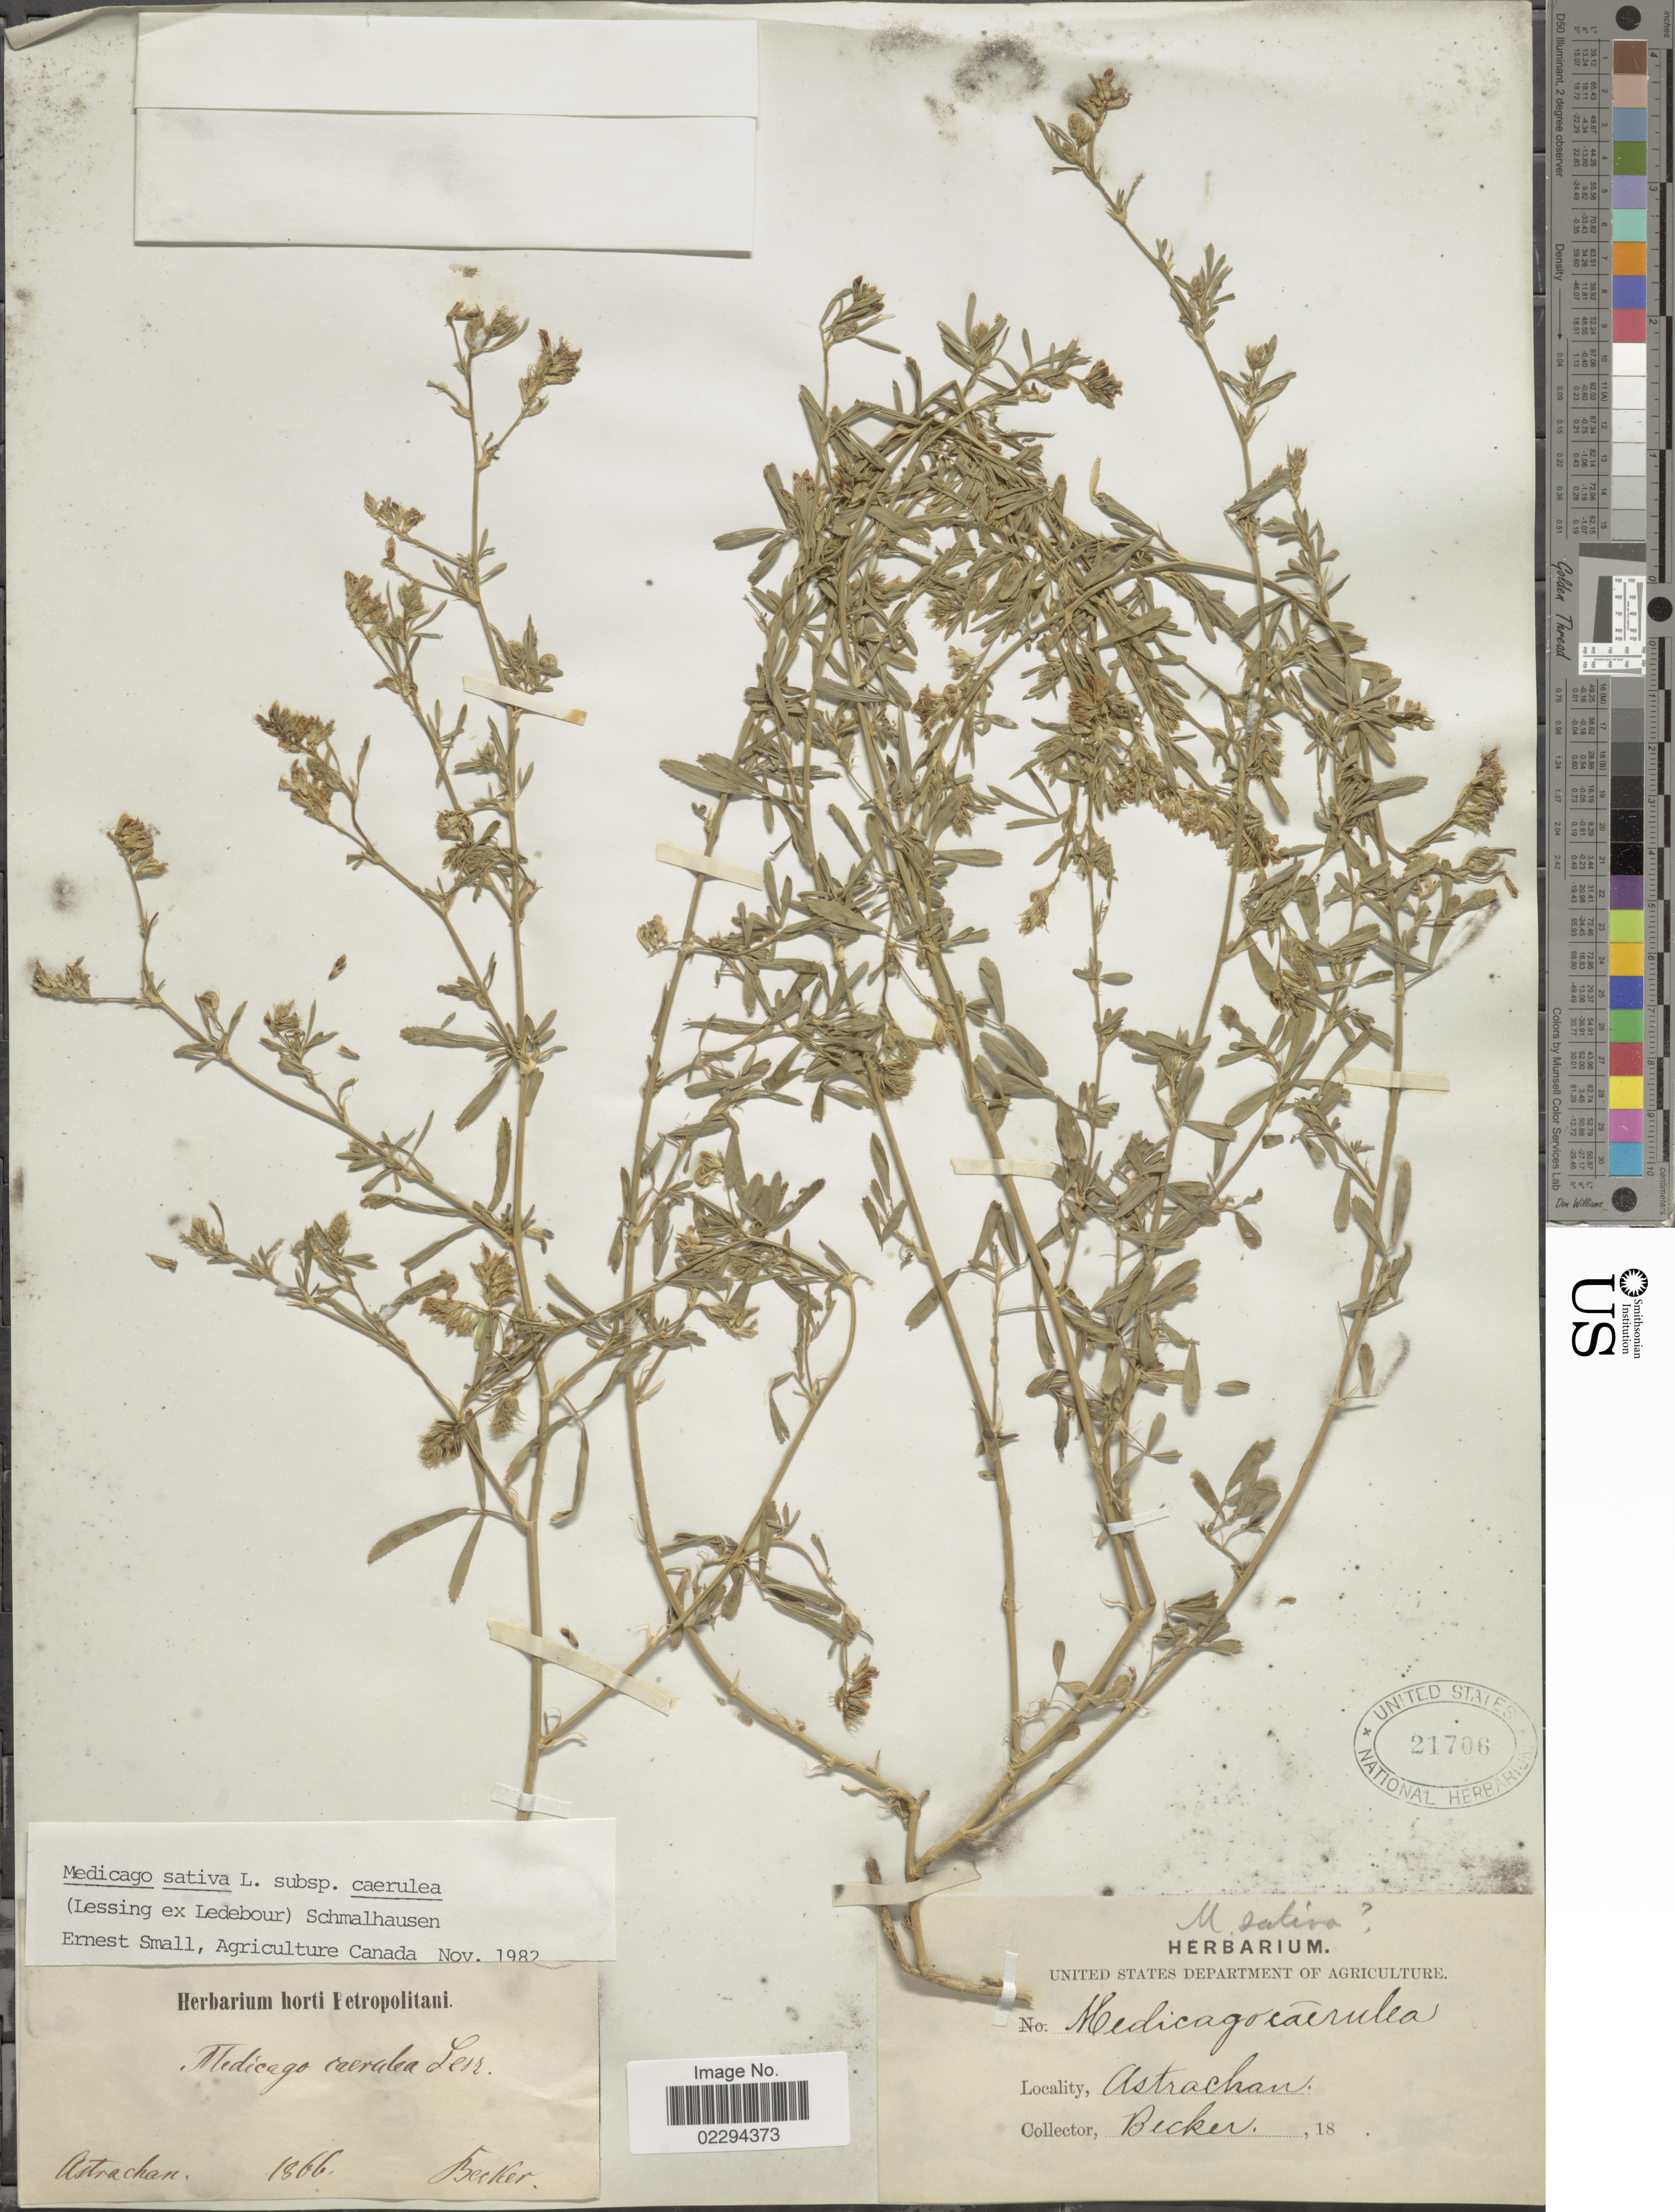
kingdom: Plantae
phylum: Tracheophyta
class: Magnoliopsida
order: Fabales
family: Fabaceae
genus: Medicago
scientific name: Medicago sativa subsp. caerulea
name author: (Ledeb.) Schmalh.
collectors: -. Becker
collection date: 1866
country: Russian Federation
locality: Atrachan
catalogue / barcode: US 21706